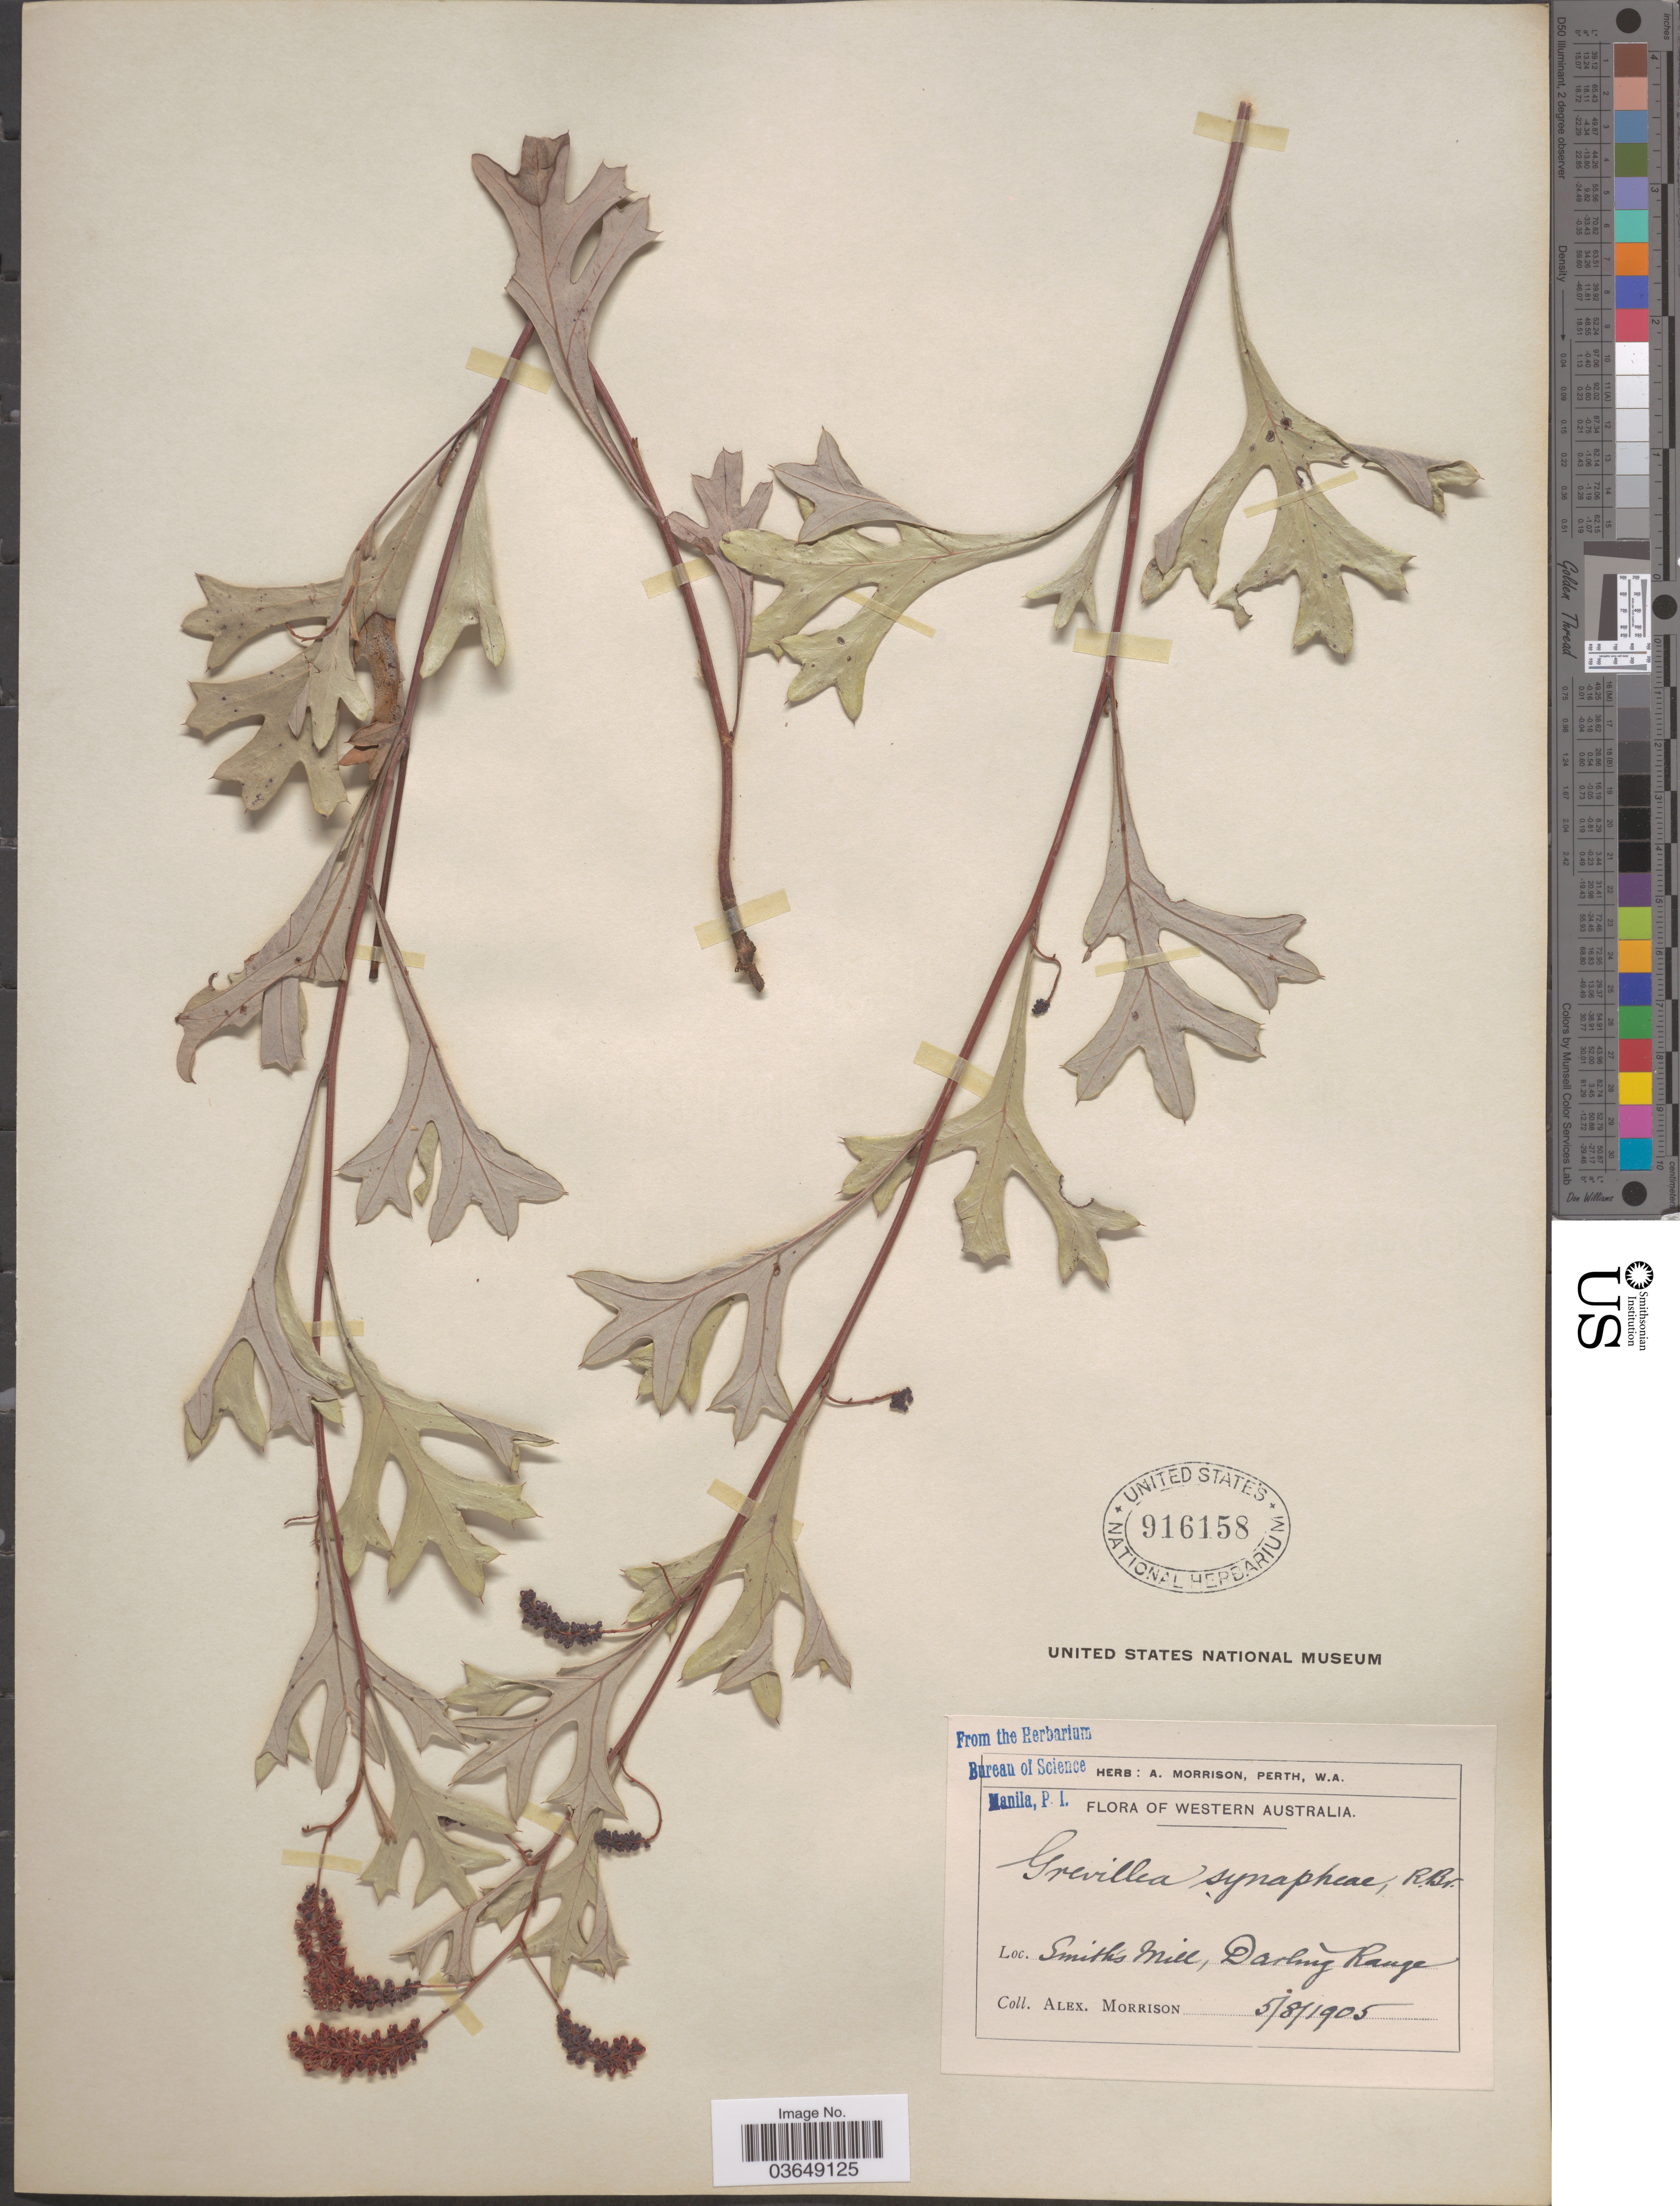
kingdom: Plantae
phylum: Tracheophyta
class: Magnoliopsida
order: Proteales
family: Proteaceae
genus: Grevillea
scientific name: Grevillea synapheae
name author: R. Br.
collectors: A. Morrison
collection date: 1905-08-05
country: Australia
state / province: Western Australia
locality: Smith's Mill, Darling Range.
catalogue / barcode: US 916158